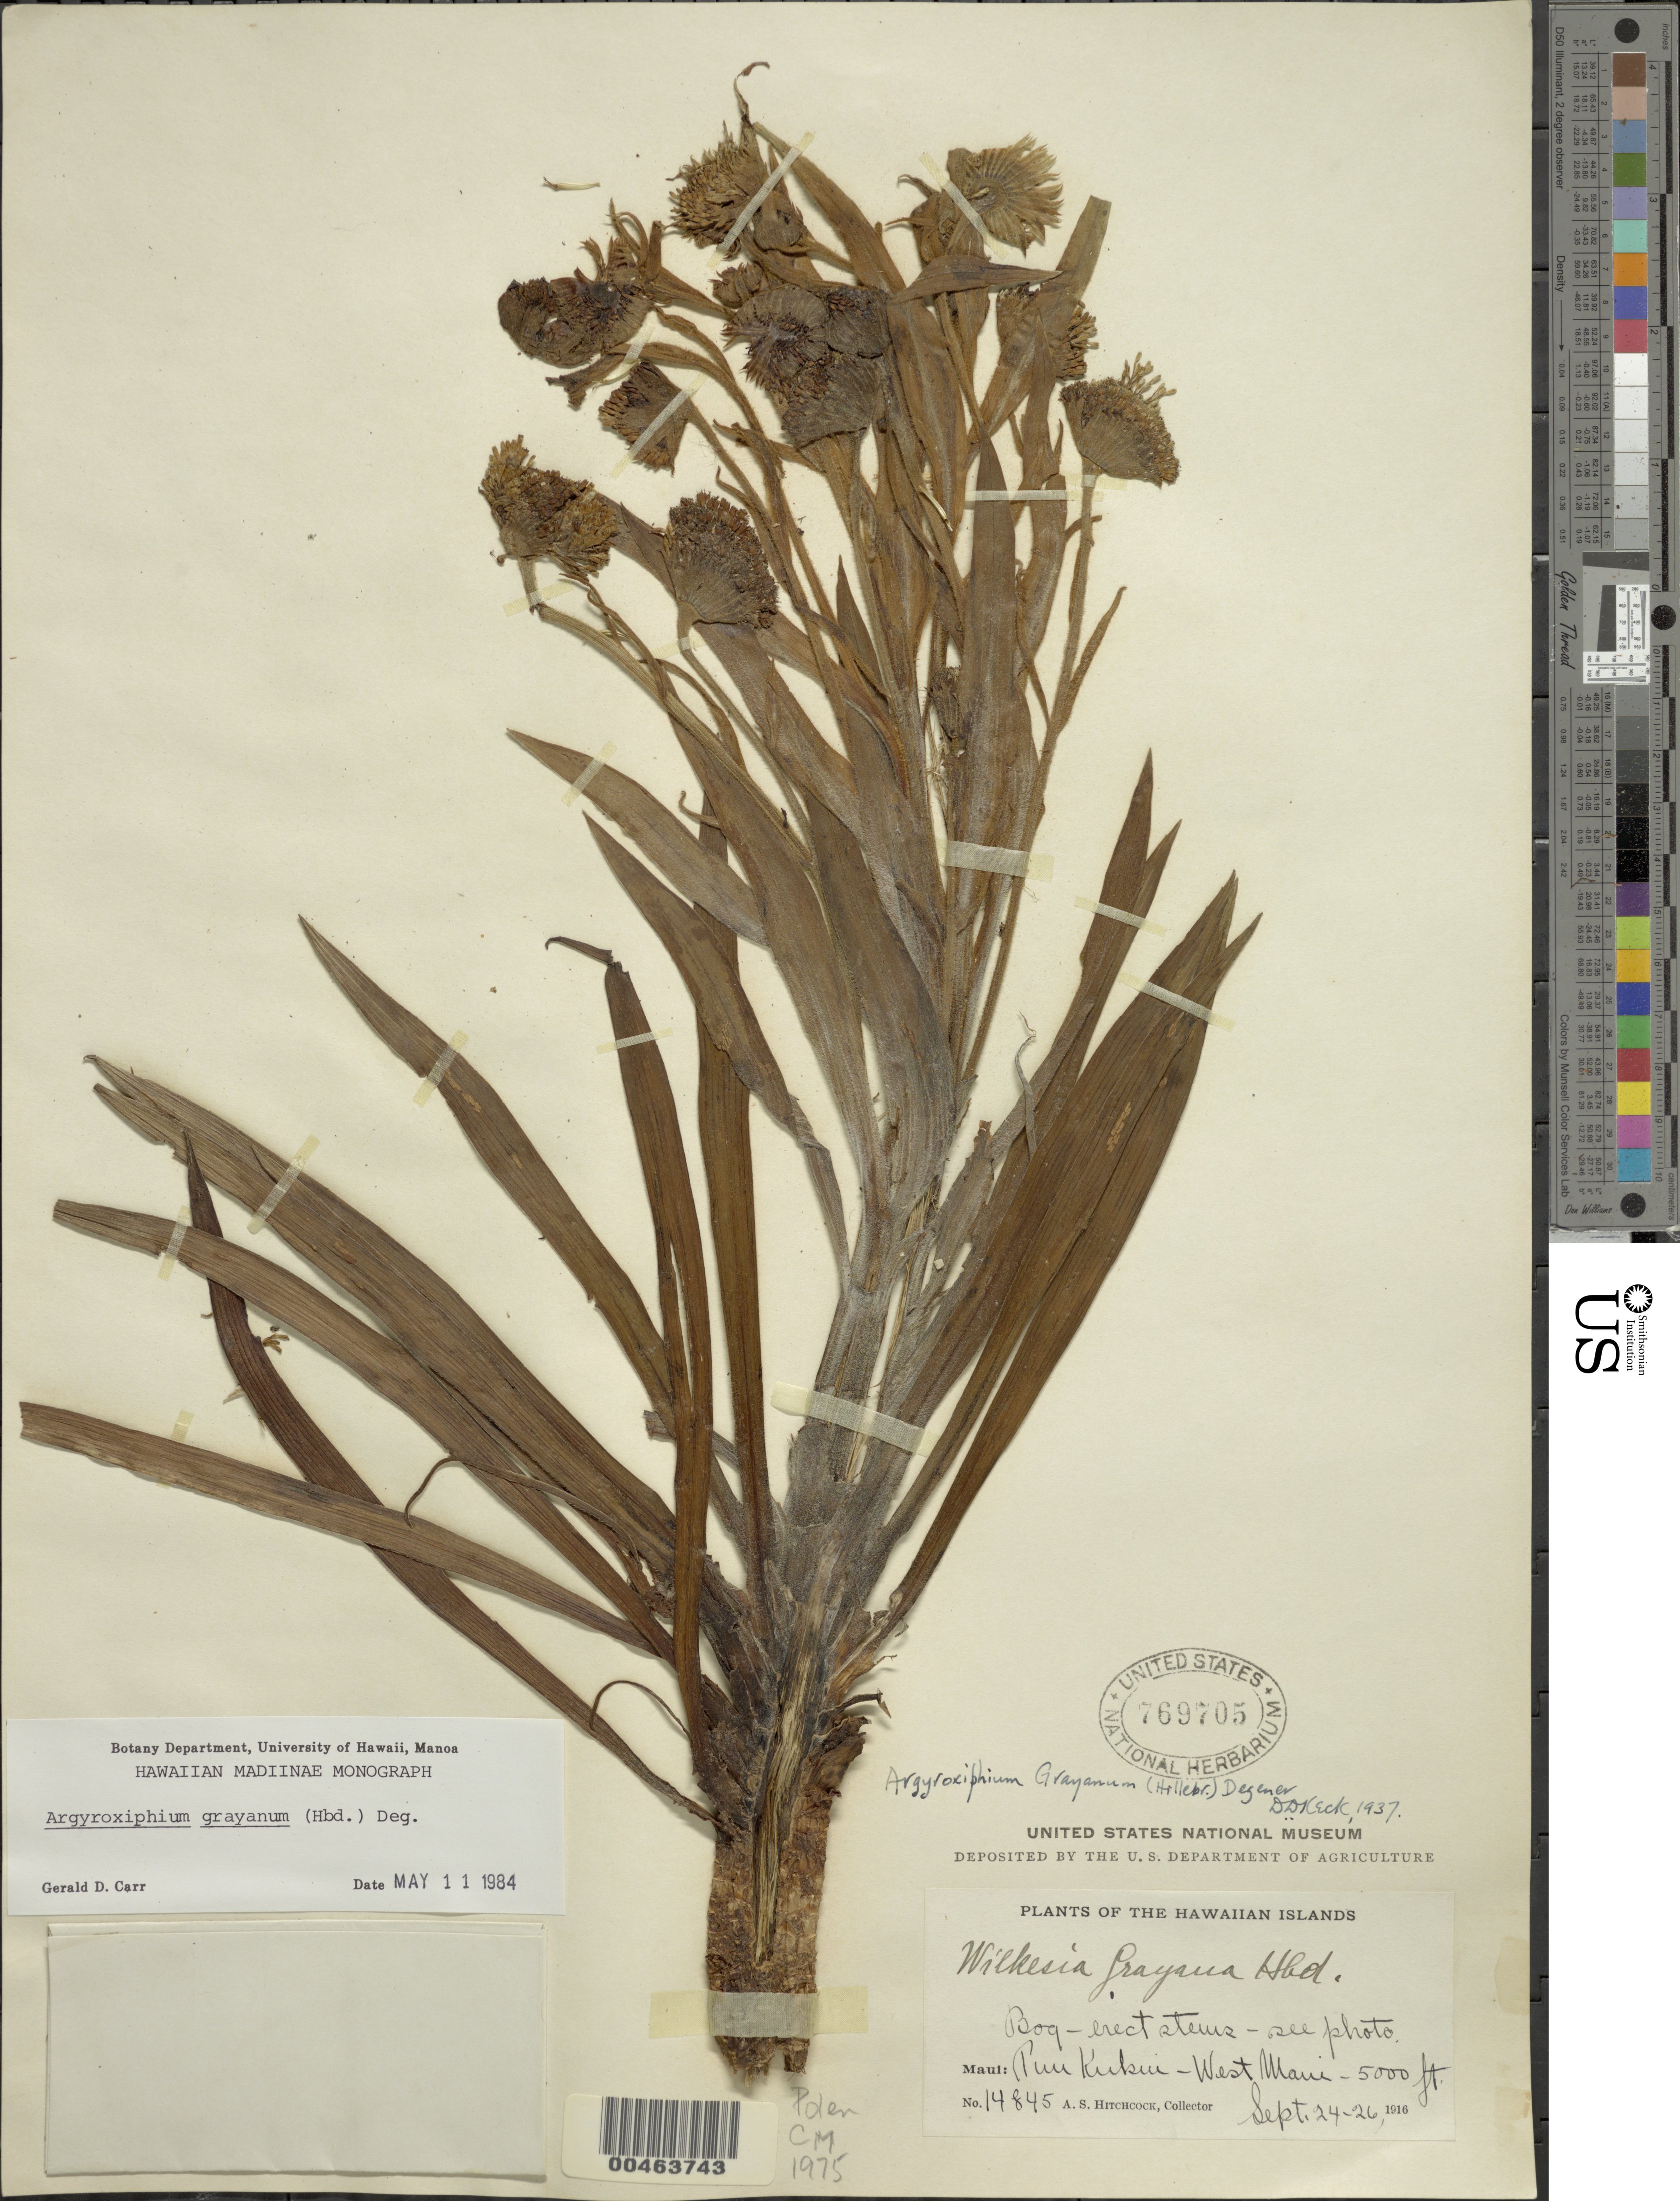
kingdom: Plantae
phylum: Tracheophyta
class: Magnoliopsida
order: Asterales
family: Asteraceae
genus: Argyroxiphium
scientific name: Argyroxiphium grayanum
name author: (Hillebr.) O. Deg.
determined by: Carr, G. D.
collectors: A. S. Hitchcock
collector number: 14845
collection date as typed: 24 Sep 1916 to 26 Sep 1916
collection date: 1916-09-24/1916-09-26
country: United States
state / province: Hawaii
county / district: Maui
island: Maui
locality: Puu Kukui - West Maui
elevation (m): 1524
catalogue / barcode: US 769705